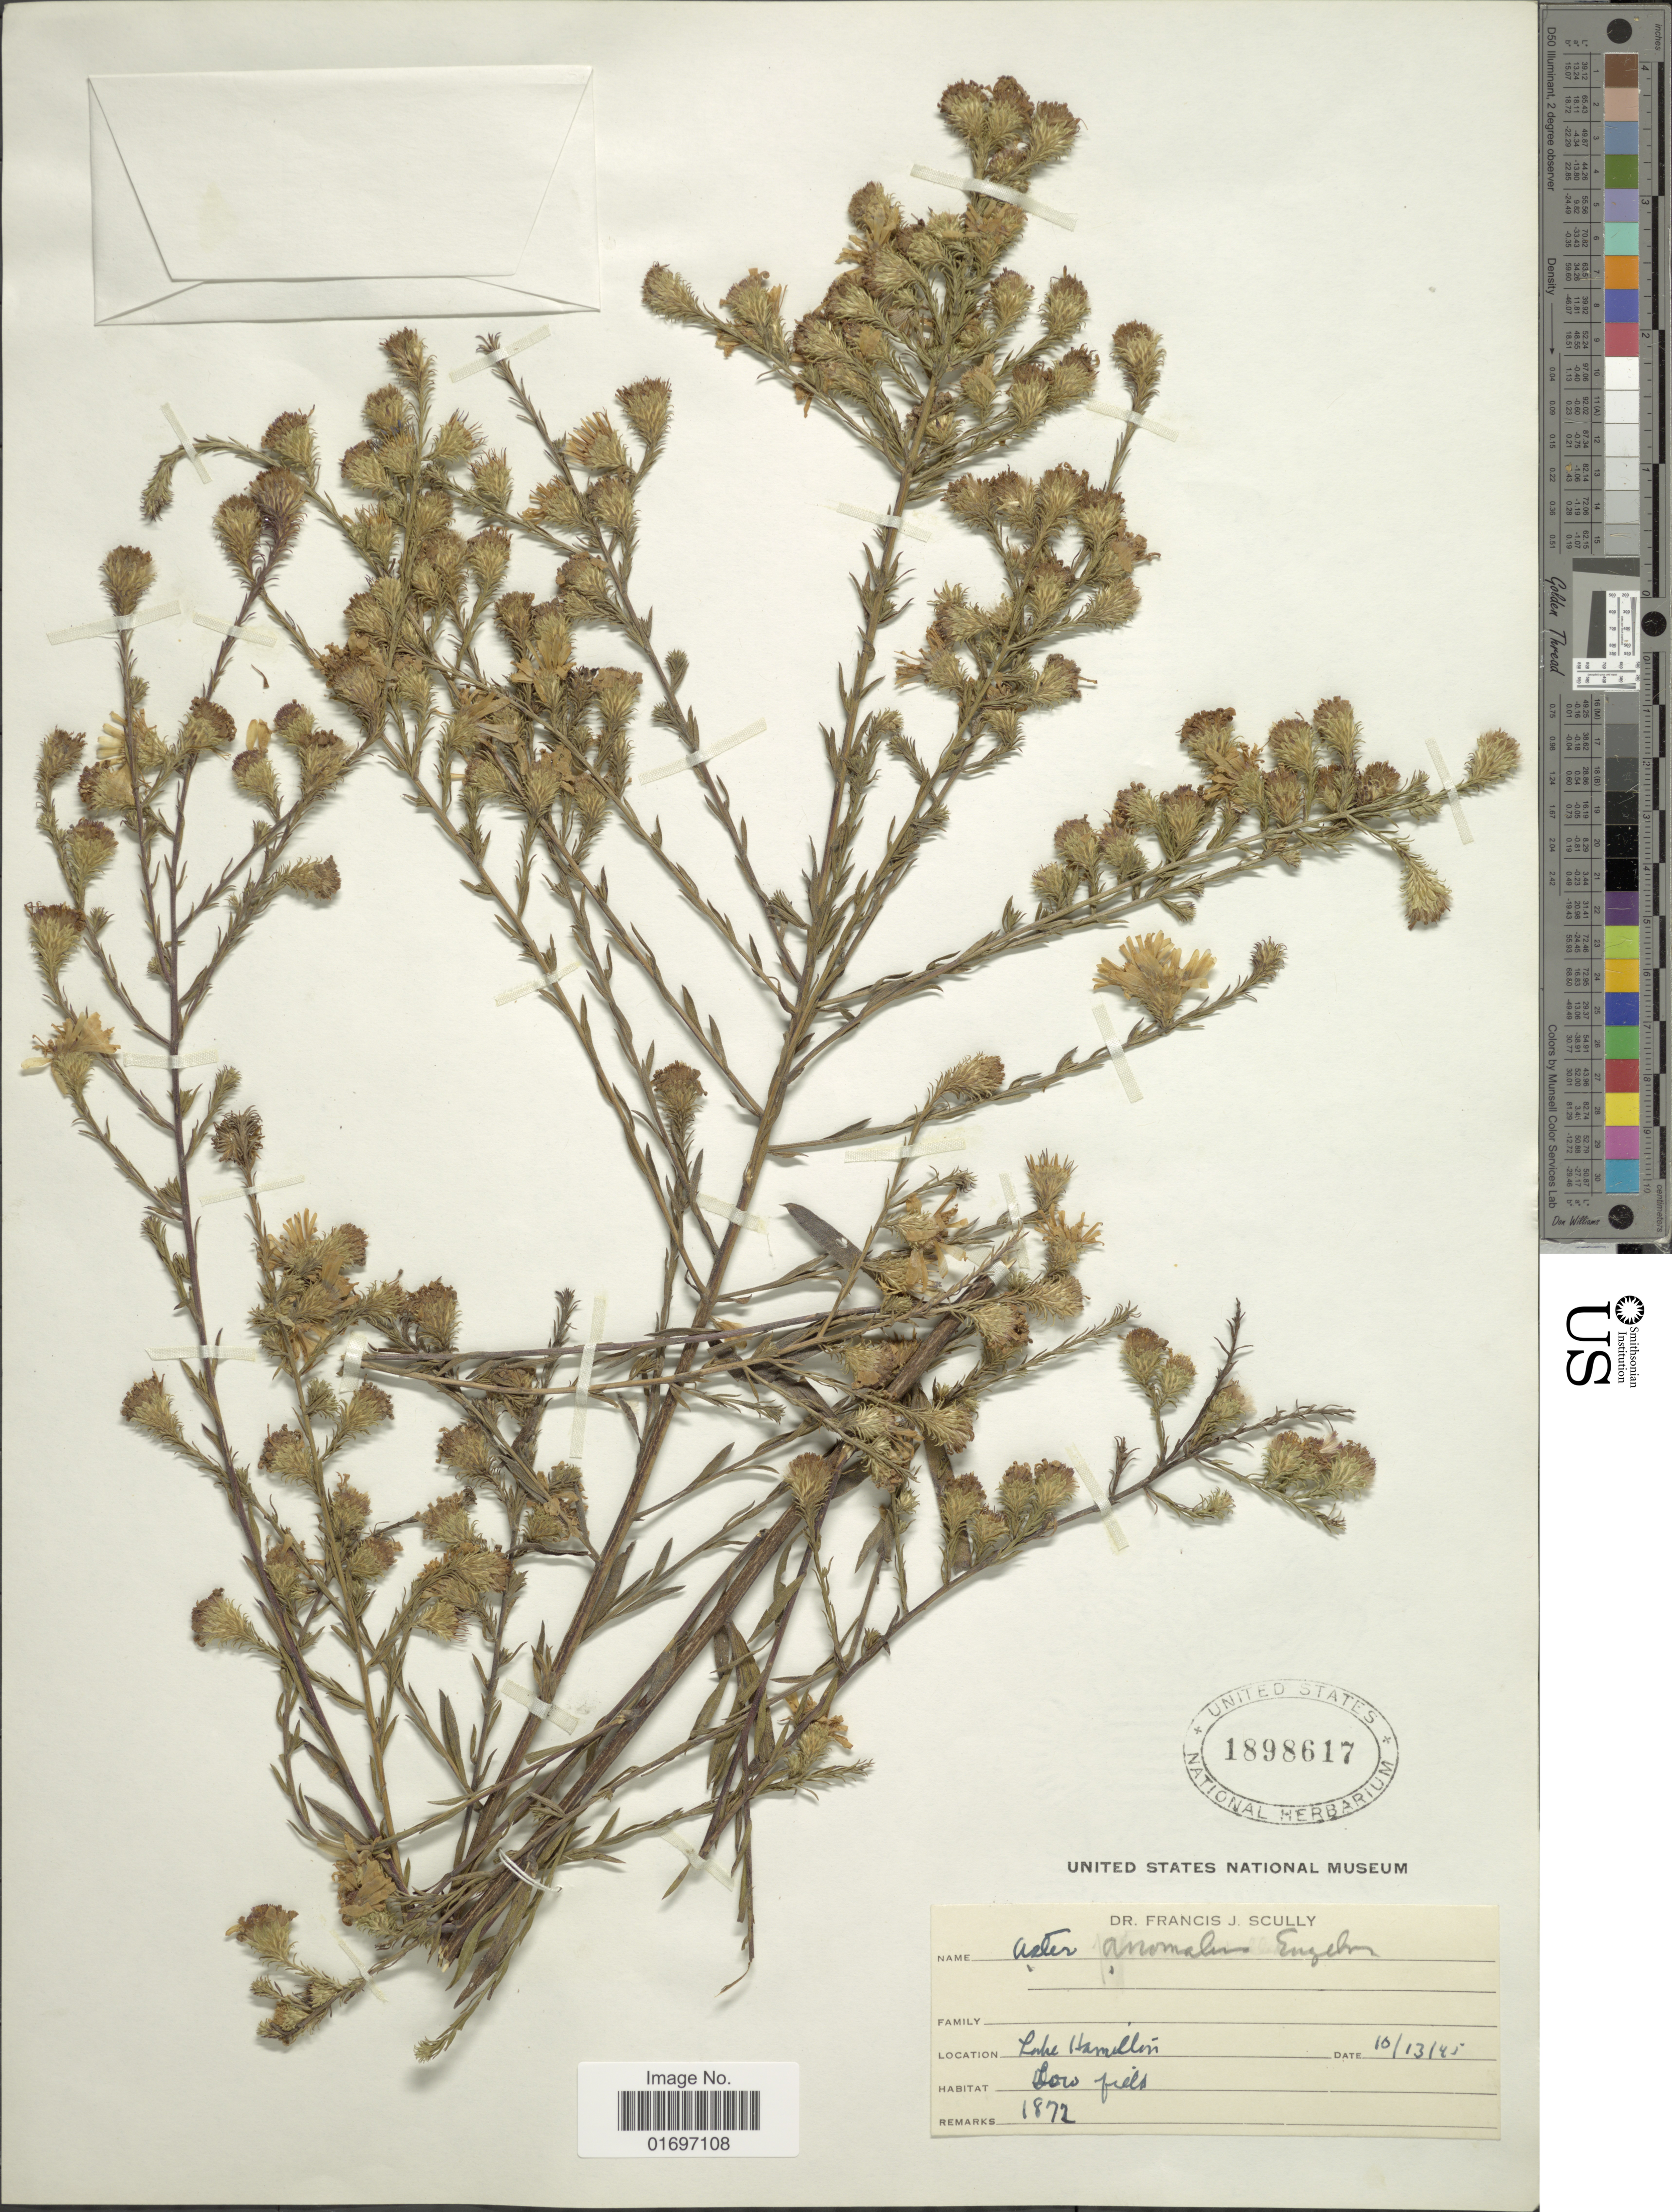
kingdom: Plantae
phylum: Tracheophyta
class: Magnoliopsida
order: Asterales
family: Asteraceae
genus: Symphyotrichum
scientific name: Symphyotrichum anomalum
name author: (Engelm.) G.L. Nesom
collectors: F. J. Scully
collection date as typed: Transcribed d/m/y: 13/10/45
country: United States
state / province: Arkansas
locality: Lake Hamilton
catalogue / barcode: US 1898617